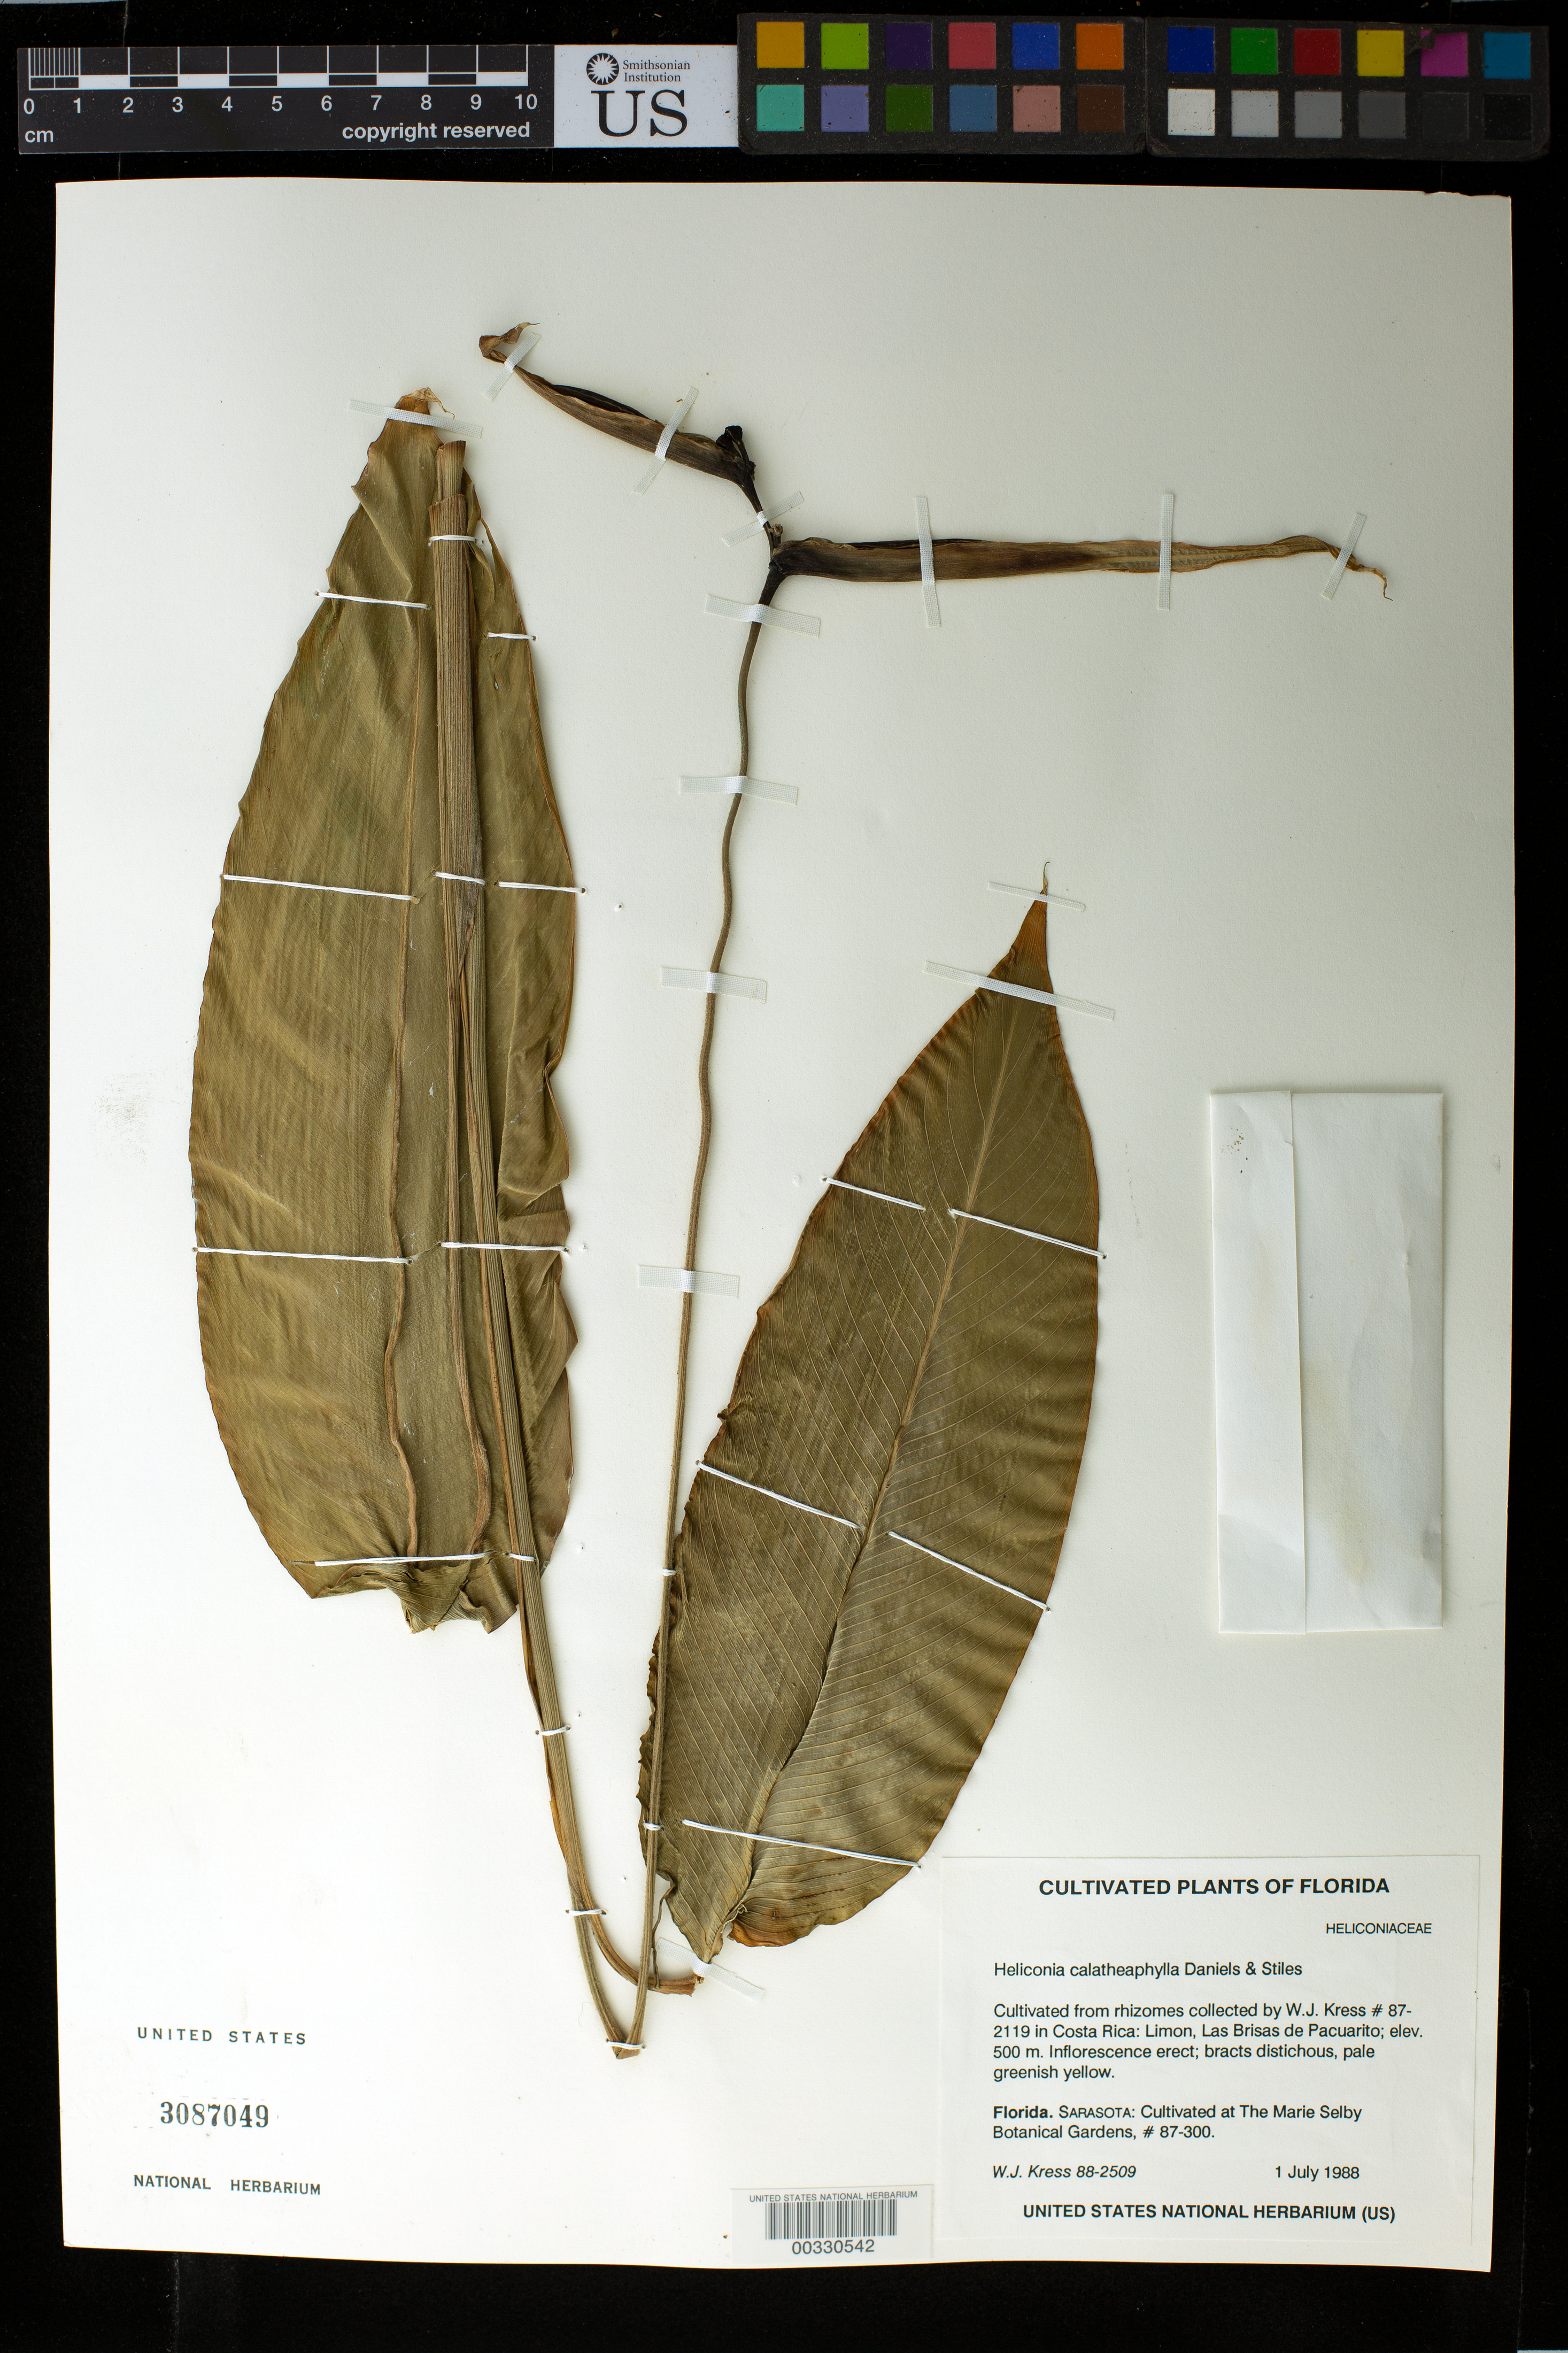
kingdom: Plantae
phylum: Tracheophyta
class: Liliopsida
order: Zingiberales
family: Heliconiaceae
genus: Heliconia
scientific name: Heliconia calatheiphylla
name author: G.S. Daniels & F.G. Stiles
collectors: W. J. Kress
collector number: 88-2509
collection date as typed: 01 Jul 1988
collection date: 1988-07-01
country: Costa Rica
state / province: Limón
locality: Las brisas de pacuarito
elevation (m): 500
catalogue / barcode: US 3087049